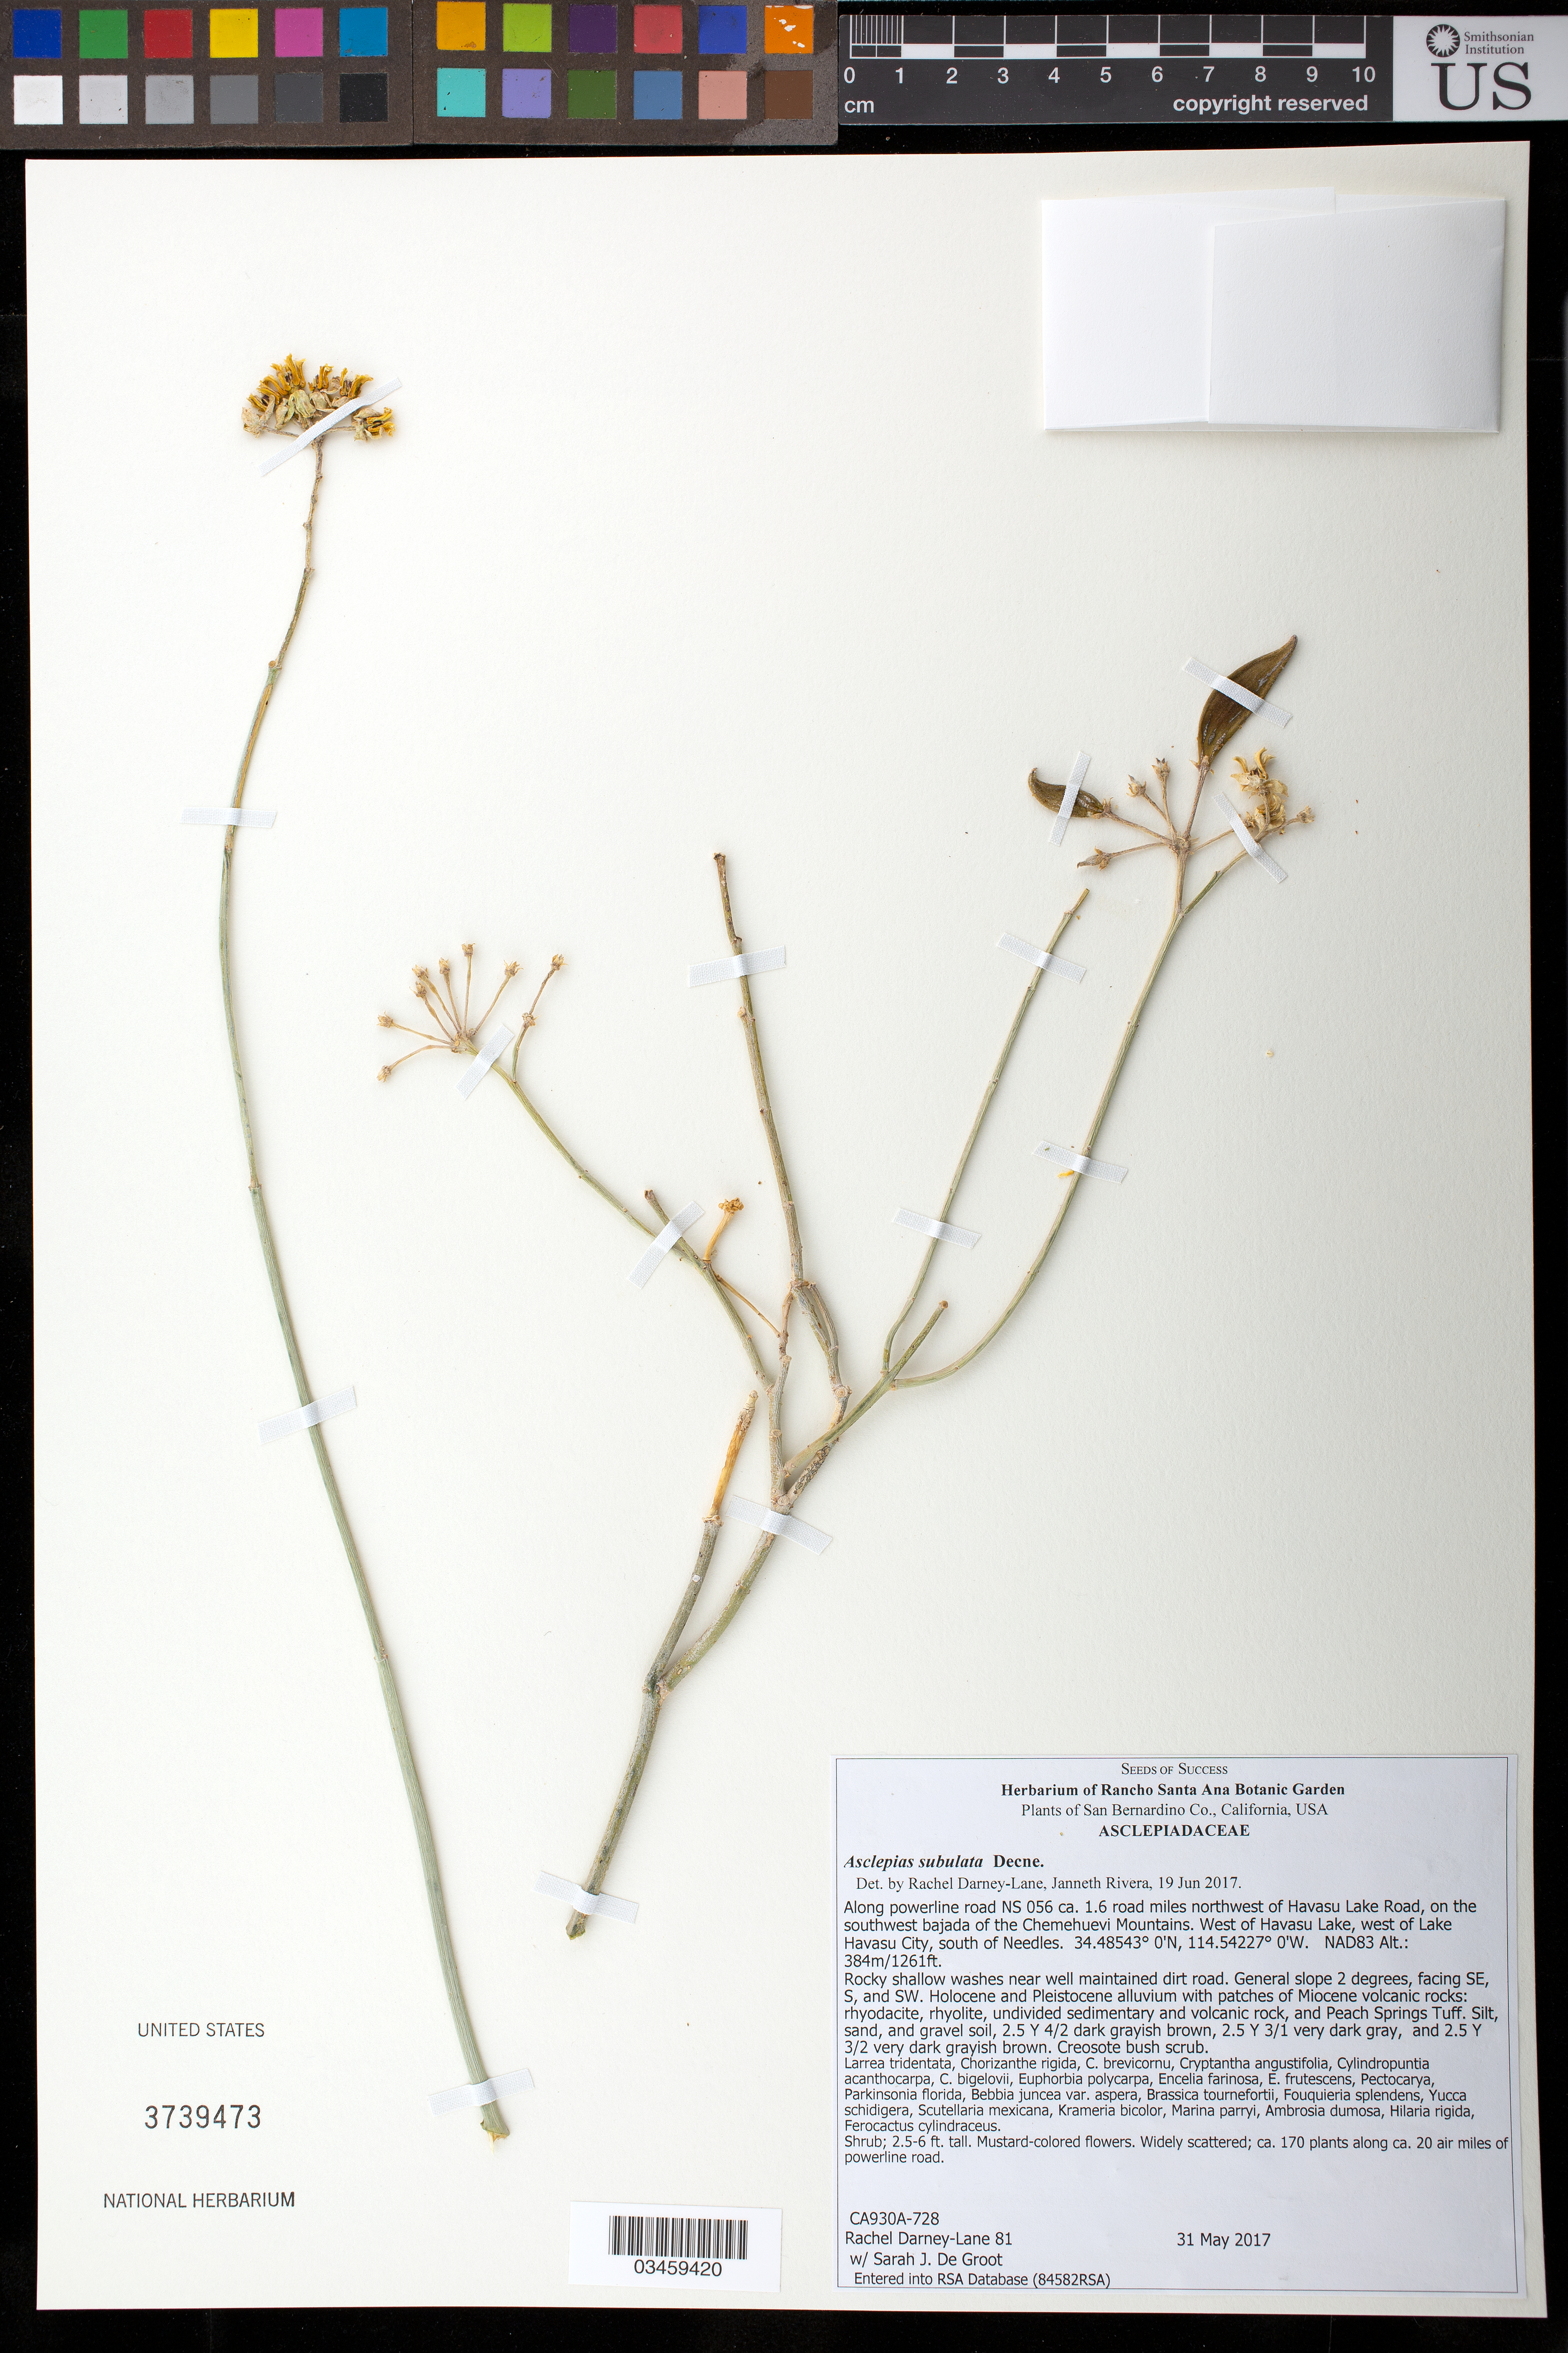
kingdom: Plantae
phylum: Tracheophyta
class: Magnoliopsida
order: Gentianales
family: Apocynaceae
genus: Asclepias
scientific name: Asclepias subulata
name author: Decne.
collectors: R. Darney-Lane & S. De Groot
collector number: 81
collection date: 2017-05-31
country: United States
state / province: California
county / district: San Bernardino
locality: Along powerline road NS 056 ca. 1.6 road mi NW of Havasu Lake Rd, on the SW bajada of the Chemehuevi Mts, W of Havasu Lake, W of Lake Havasu City, S of Needles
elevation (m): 384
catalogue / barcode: US 3739473